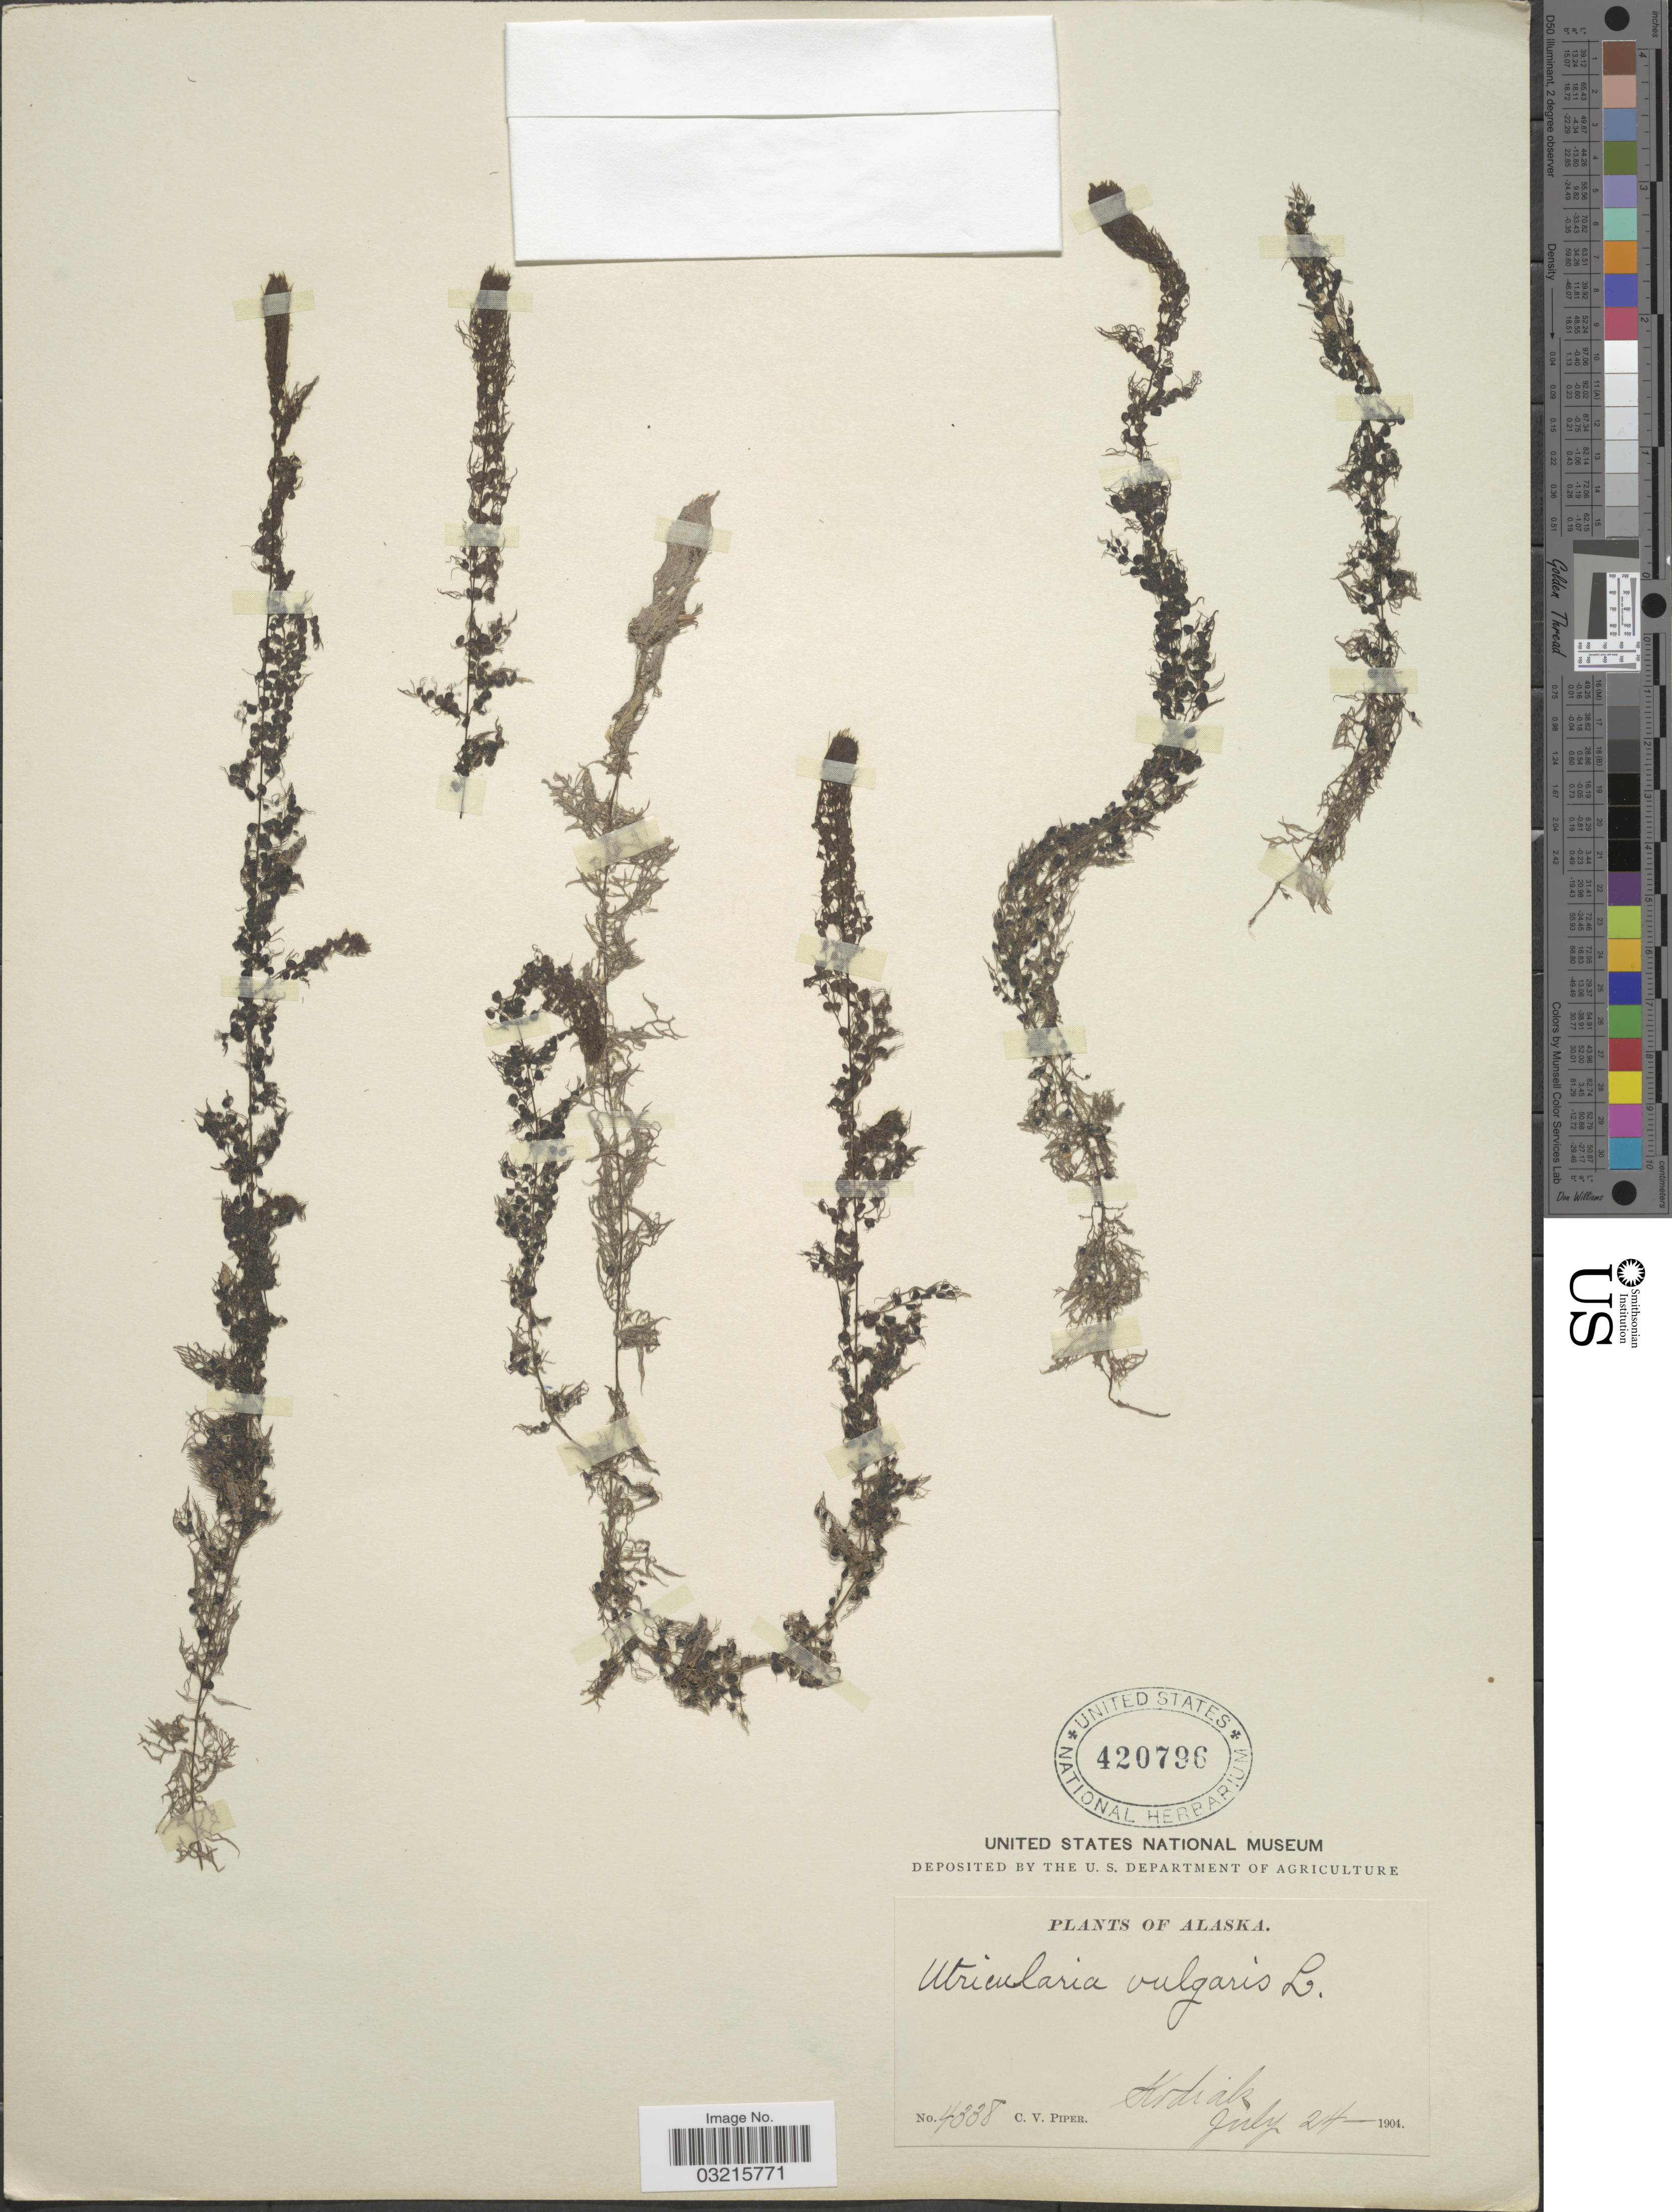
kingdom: Plantae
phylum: Tracheophyta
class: Magnoliopsida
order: Lamiales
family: Lentibulariaceae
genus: Utricularia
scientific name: Utricularia vulgaris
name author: L.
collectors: C. V. Piper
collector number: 4338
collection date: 1904-07-24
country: United States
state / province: Alaska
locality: Kodiak.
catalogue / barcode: US 420796